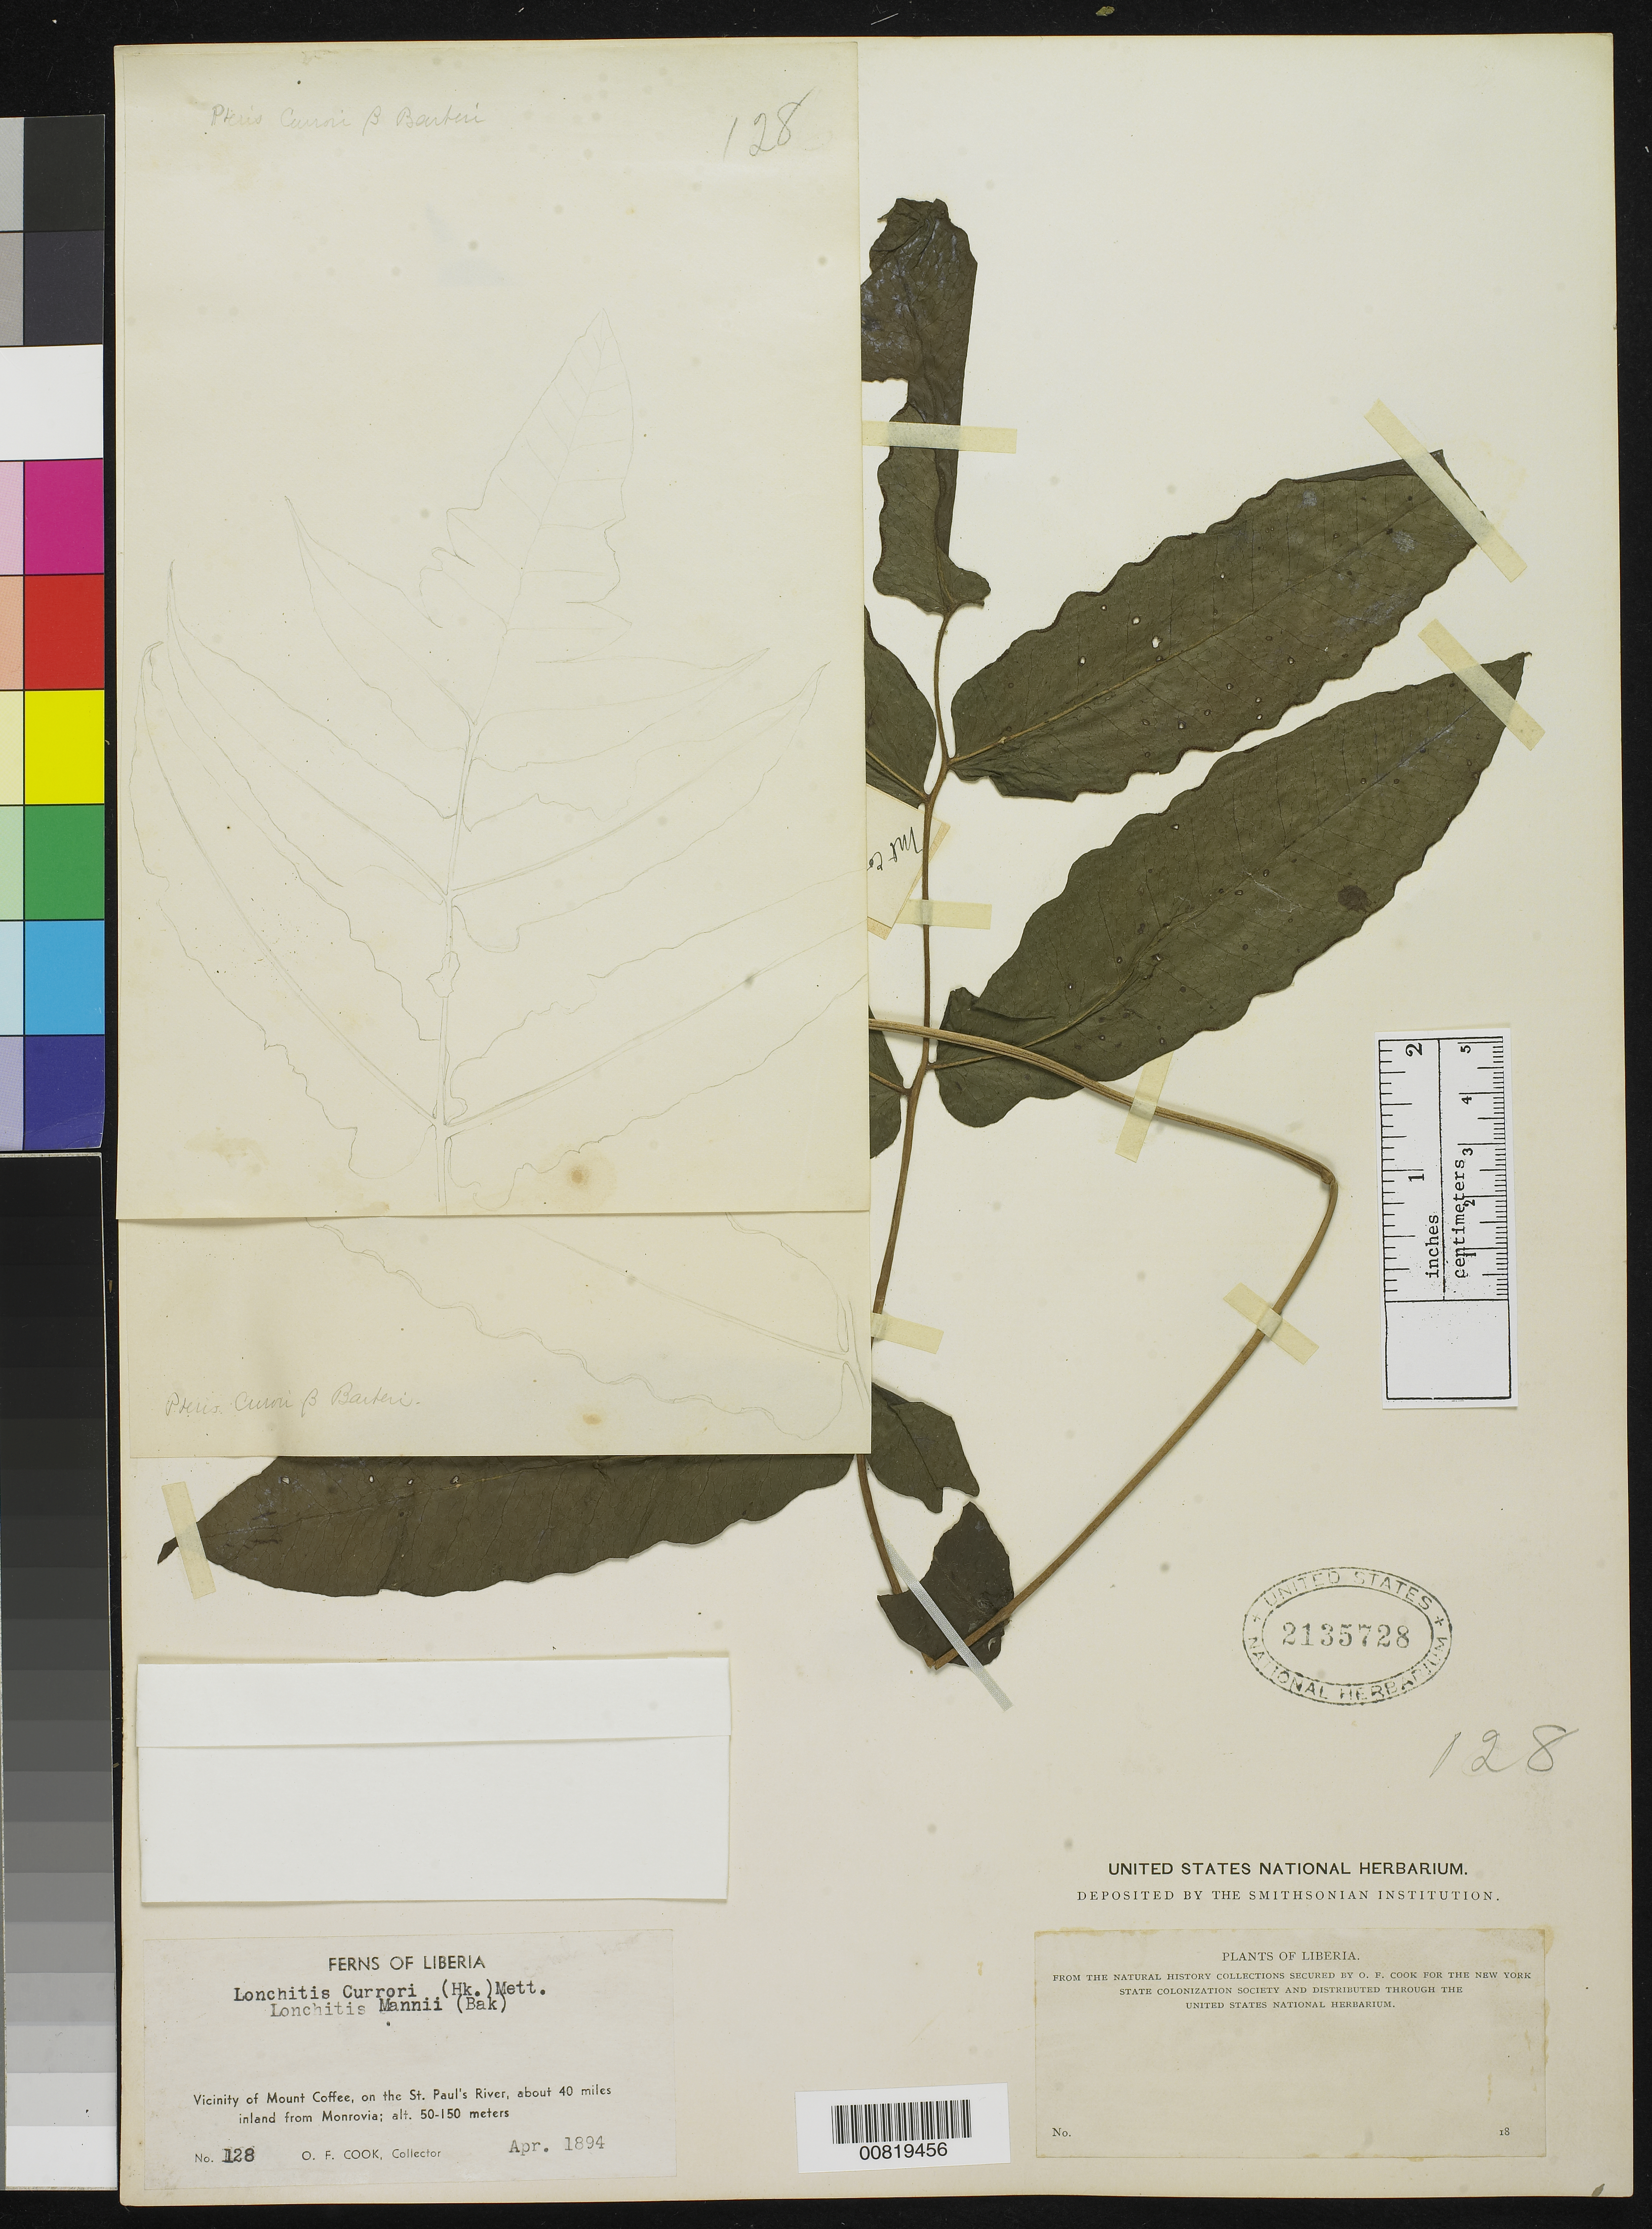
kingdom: Plantae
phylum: Tracheophyta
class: Polypodiopsida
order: Polypodiales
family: Dennstaedtiaceae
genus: Blotiella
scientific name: Blotiella currorii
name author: Hook.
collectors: O. F. Cook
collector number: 128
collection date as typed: Apr 1894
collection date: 1894-04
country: Liberia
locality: Vicinity of Mt. Coffee, on the St. Paul's River, about 40 miles inland from Monrovia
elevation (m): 50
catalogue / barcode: US 2135728